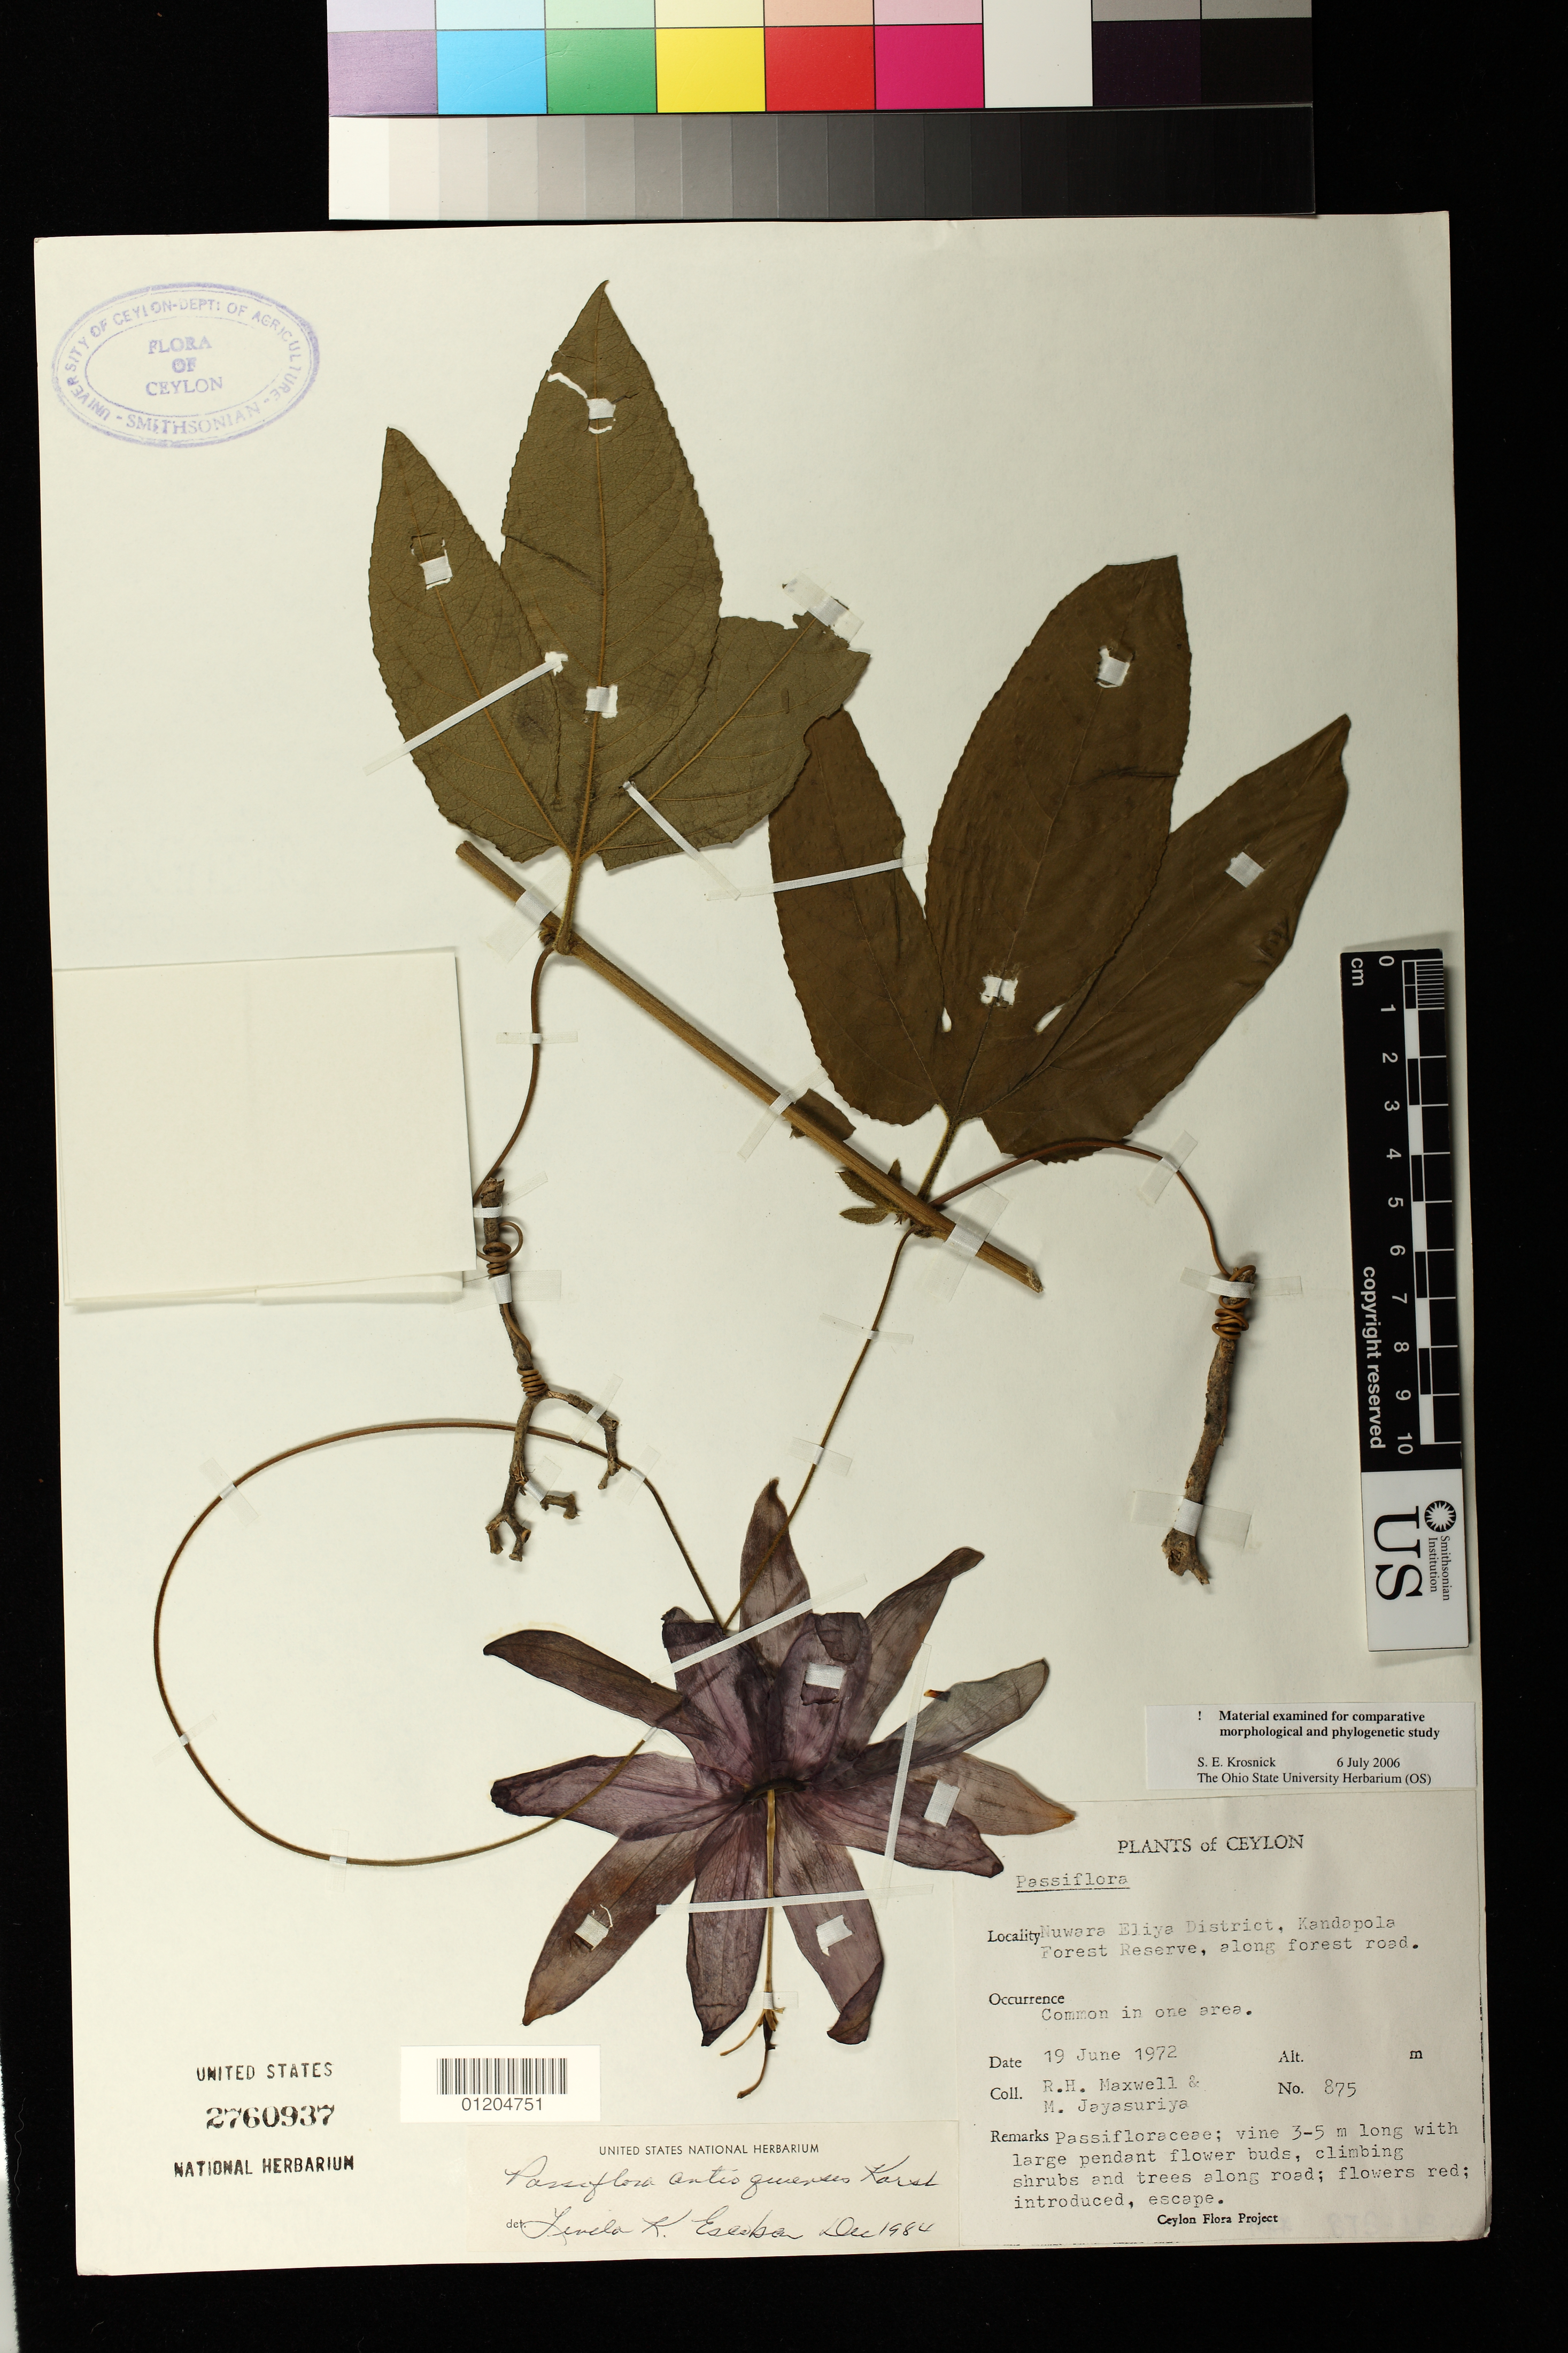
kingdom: Plantae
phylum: Tracheophyta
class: Magnoliopsida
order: Malpighiales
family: Passifloraceae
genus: Passiflora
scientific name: Passiflora antioquiensis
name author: H. Karst.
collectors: R. H. Maxwell & M. Jayasuria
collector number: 875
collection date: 1972-06-19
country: Sri Lanka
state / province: Central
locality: Nuwara Eliya District, Kandapola Forest Reserve, along forest road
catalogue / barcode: US 2760937